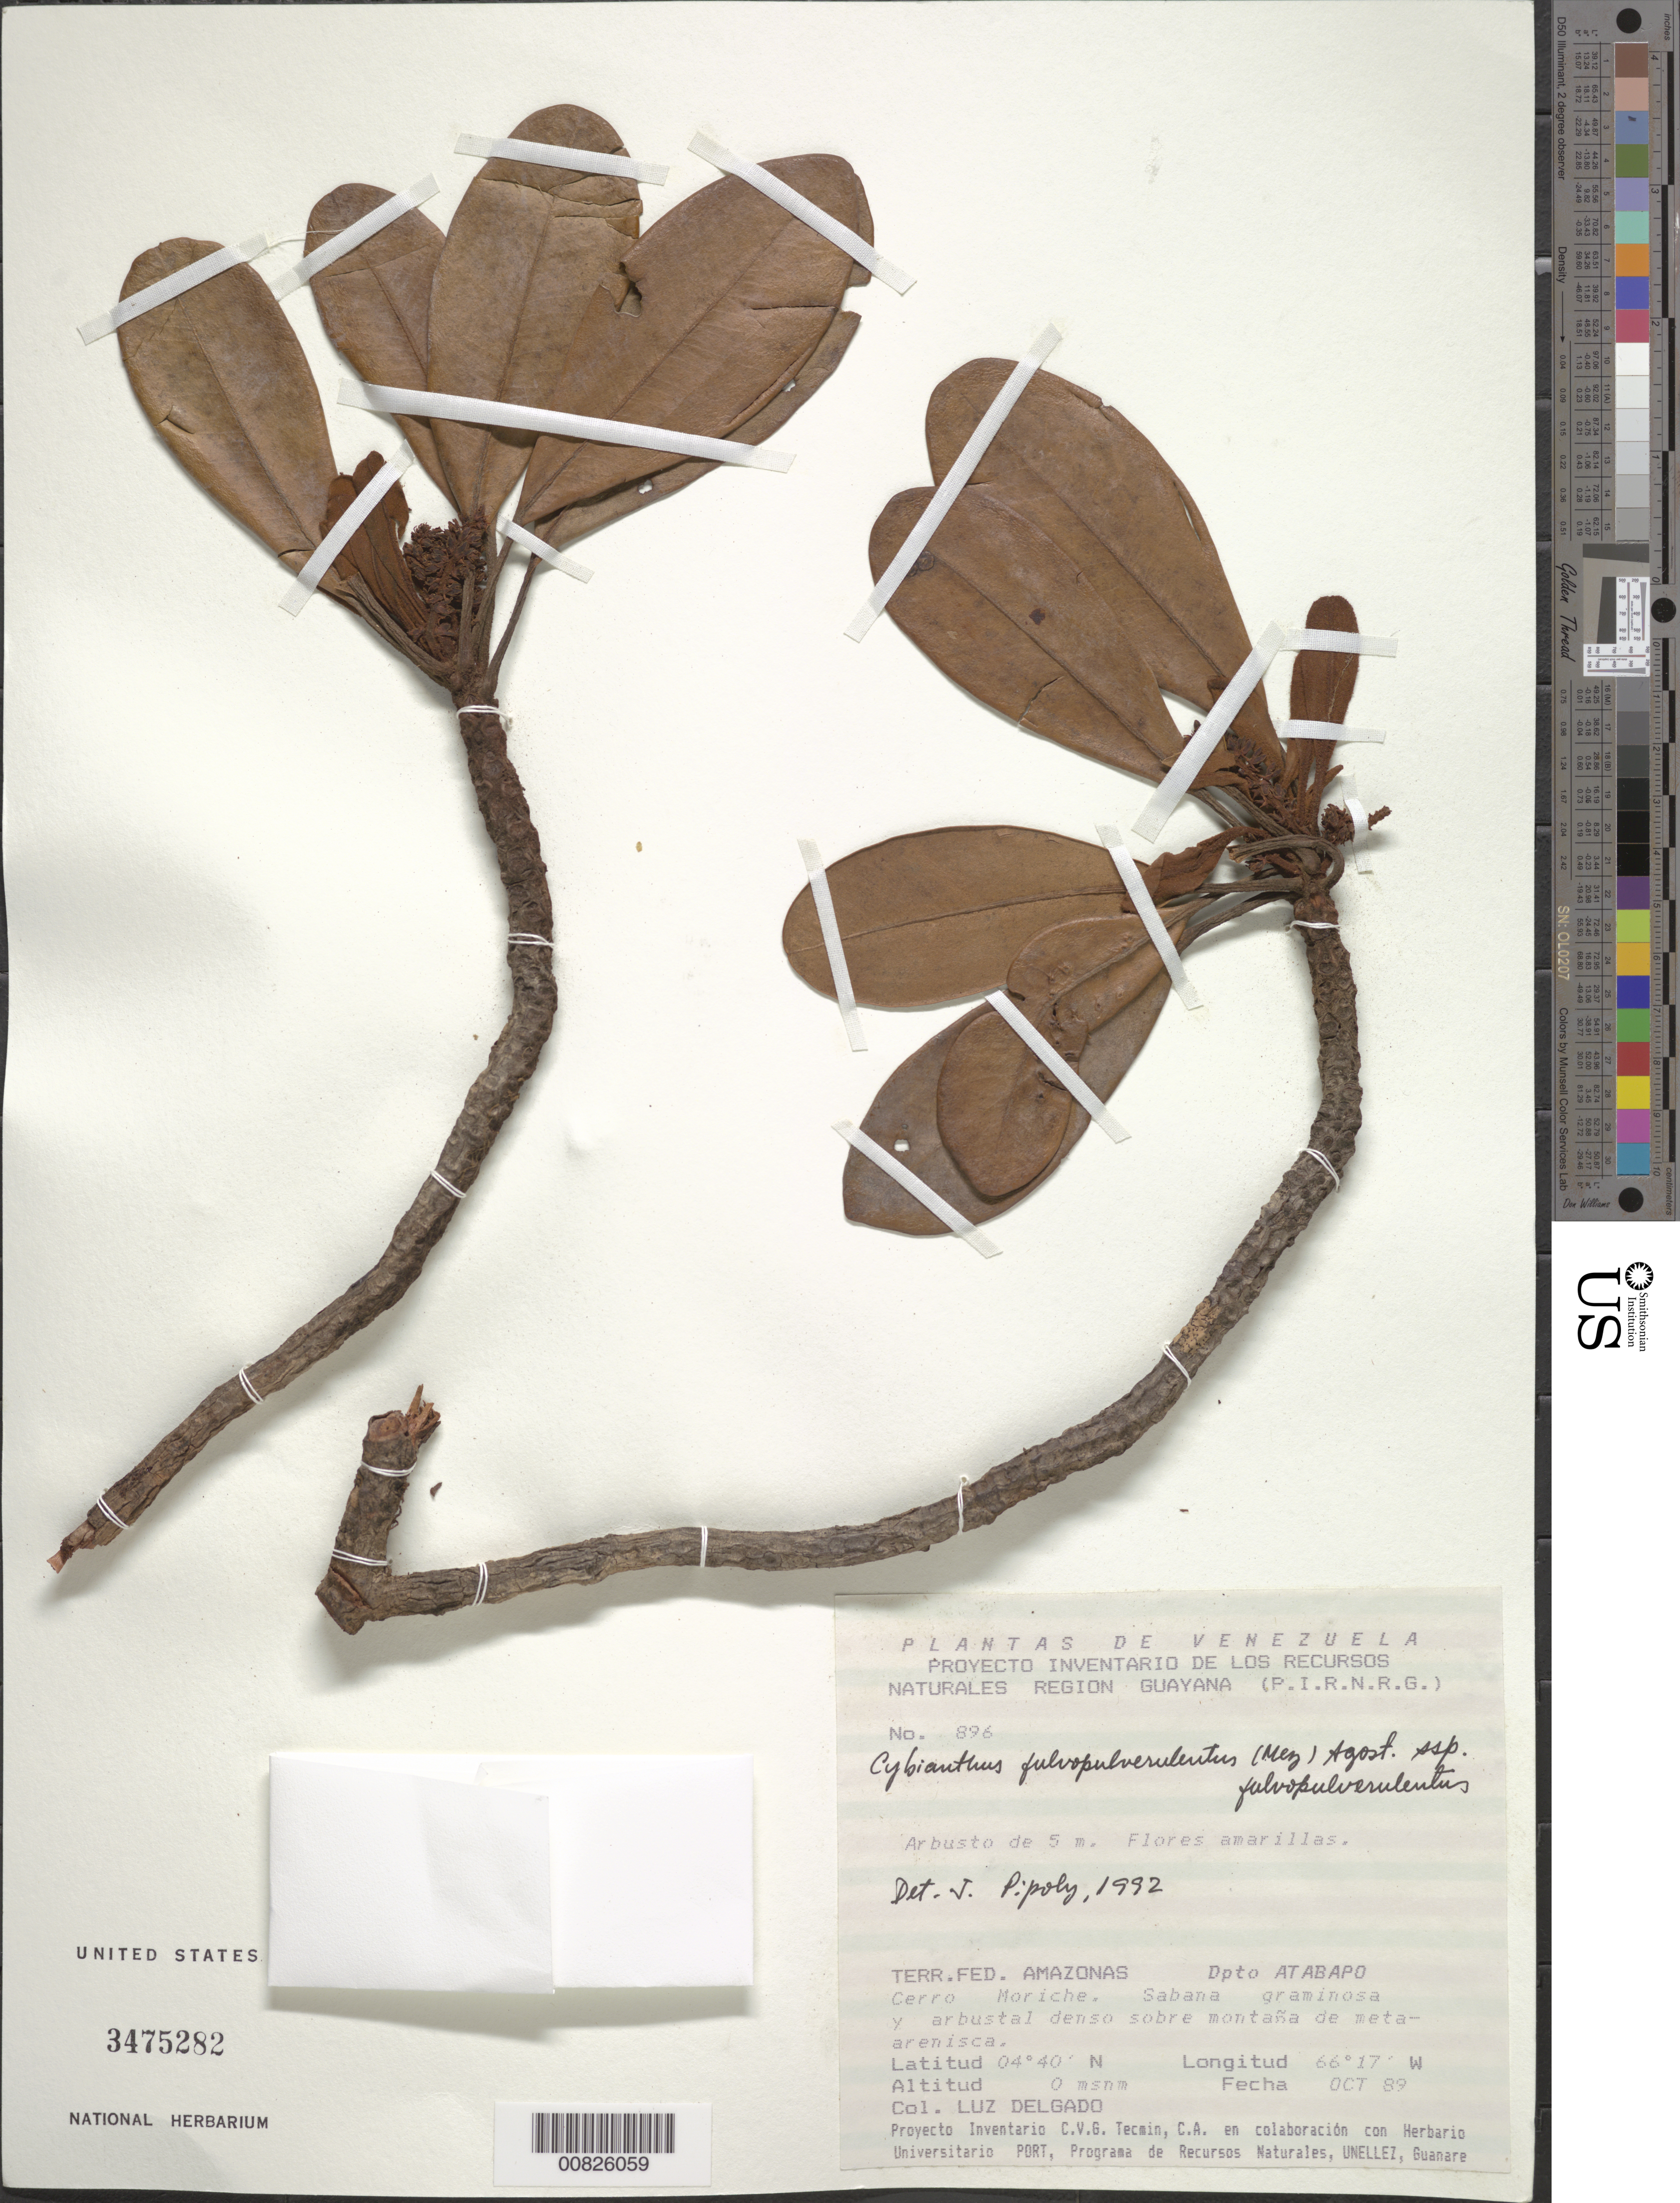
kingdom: Plantae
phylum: Tracheophyta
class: Magnoliopsida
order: Ericales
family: Primulaceae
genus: Cybianthus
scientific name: Cybianthus fulvopulverulentus subsp. fulvopulverulentus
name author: (Mez) G. Agostini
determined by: Pipoly, J. J., III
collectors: L. Delgado V.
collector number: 896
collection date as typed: Oct-89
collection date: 1989-10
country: Venezuela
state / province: Amazonas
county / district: Atabapo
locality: Cerro Moriche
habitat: Sabana graminosa y arbustal denso sobre montaña de meta-arenisca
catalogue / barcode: US 3475282